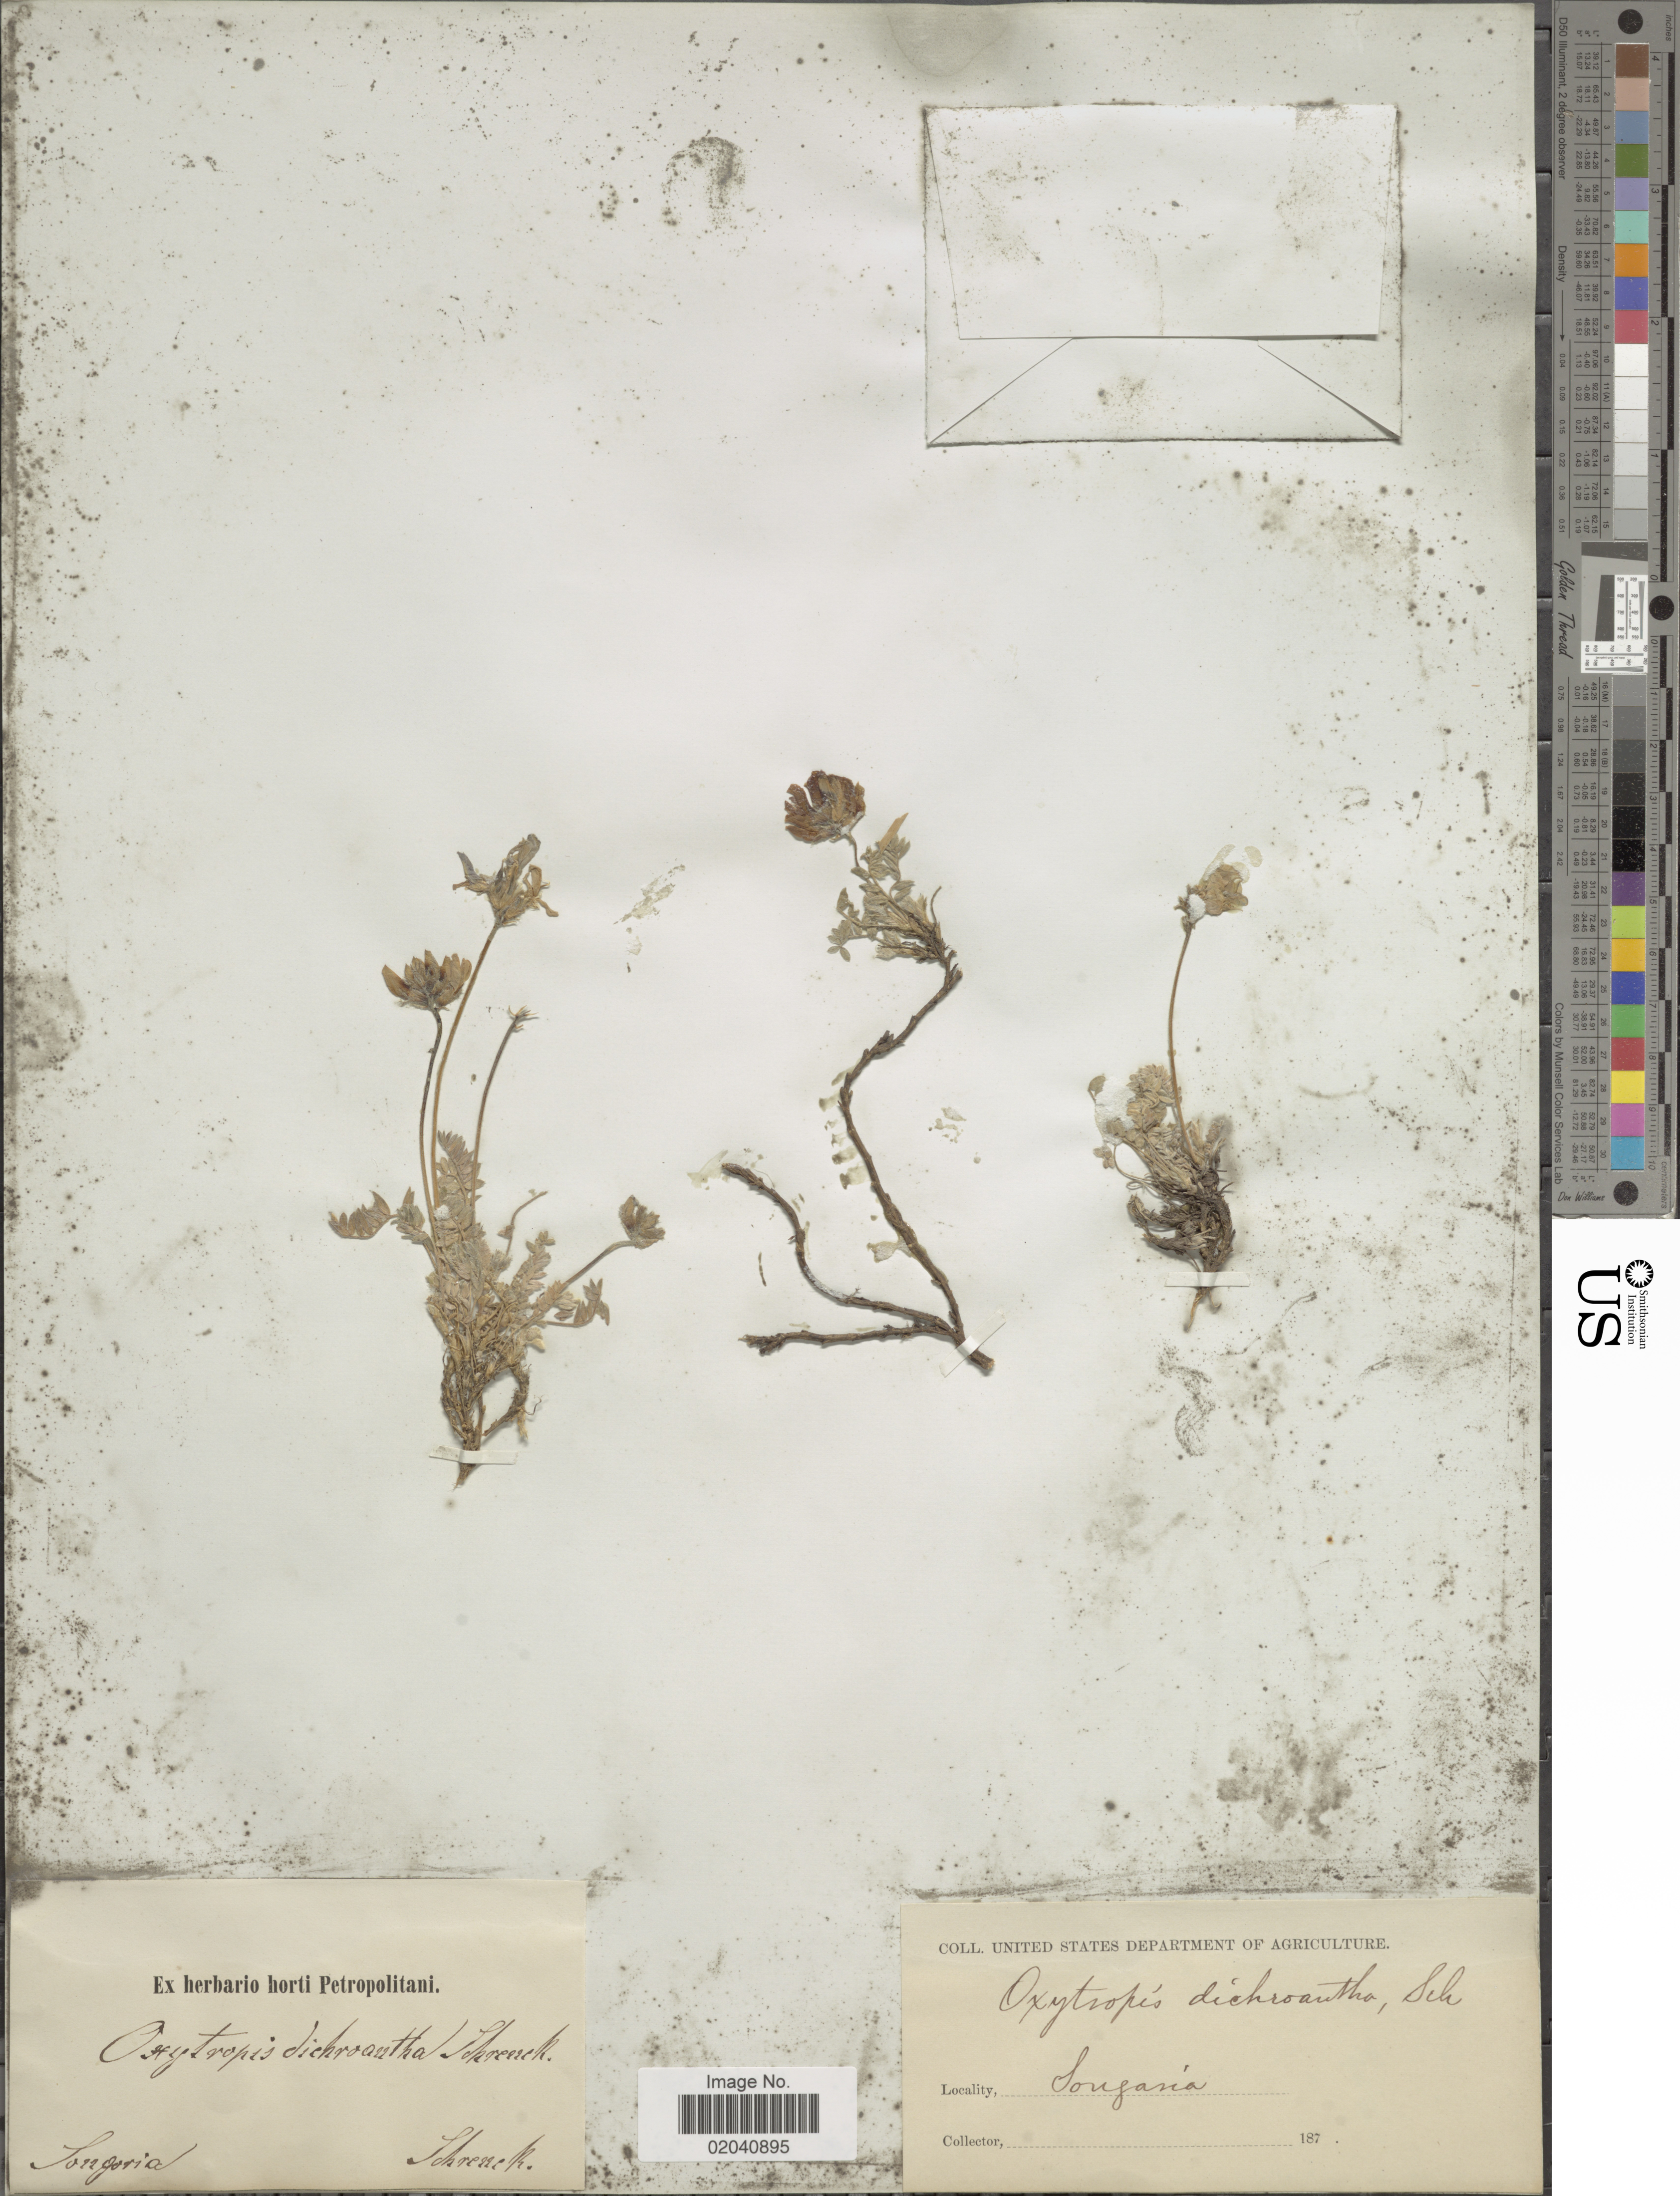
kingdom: Plantae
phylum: Tracheophyta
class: Magnoliopsida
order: Fabales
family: Fabaceae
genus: Oxytropis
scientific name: Oxytropis dichroantha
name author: Schrenk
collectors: A.G. Schrenk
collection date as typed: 187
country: Kazakhstan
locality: Songarei